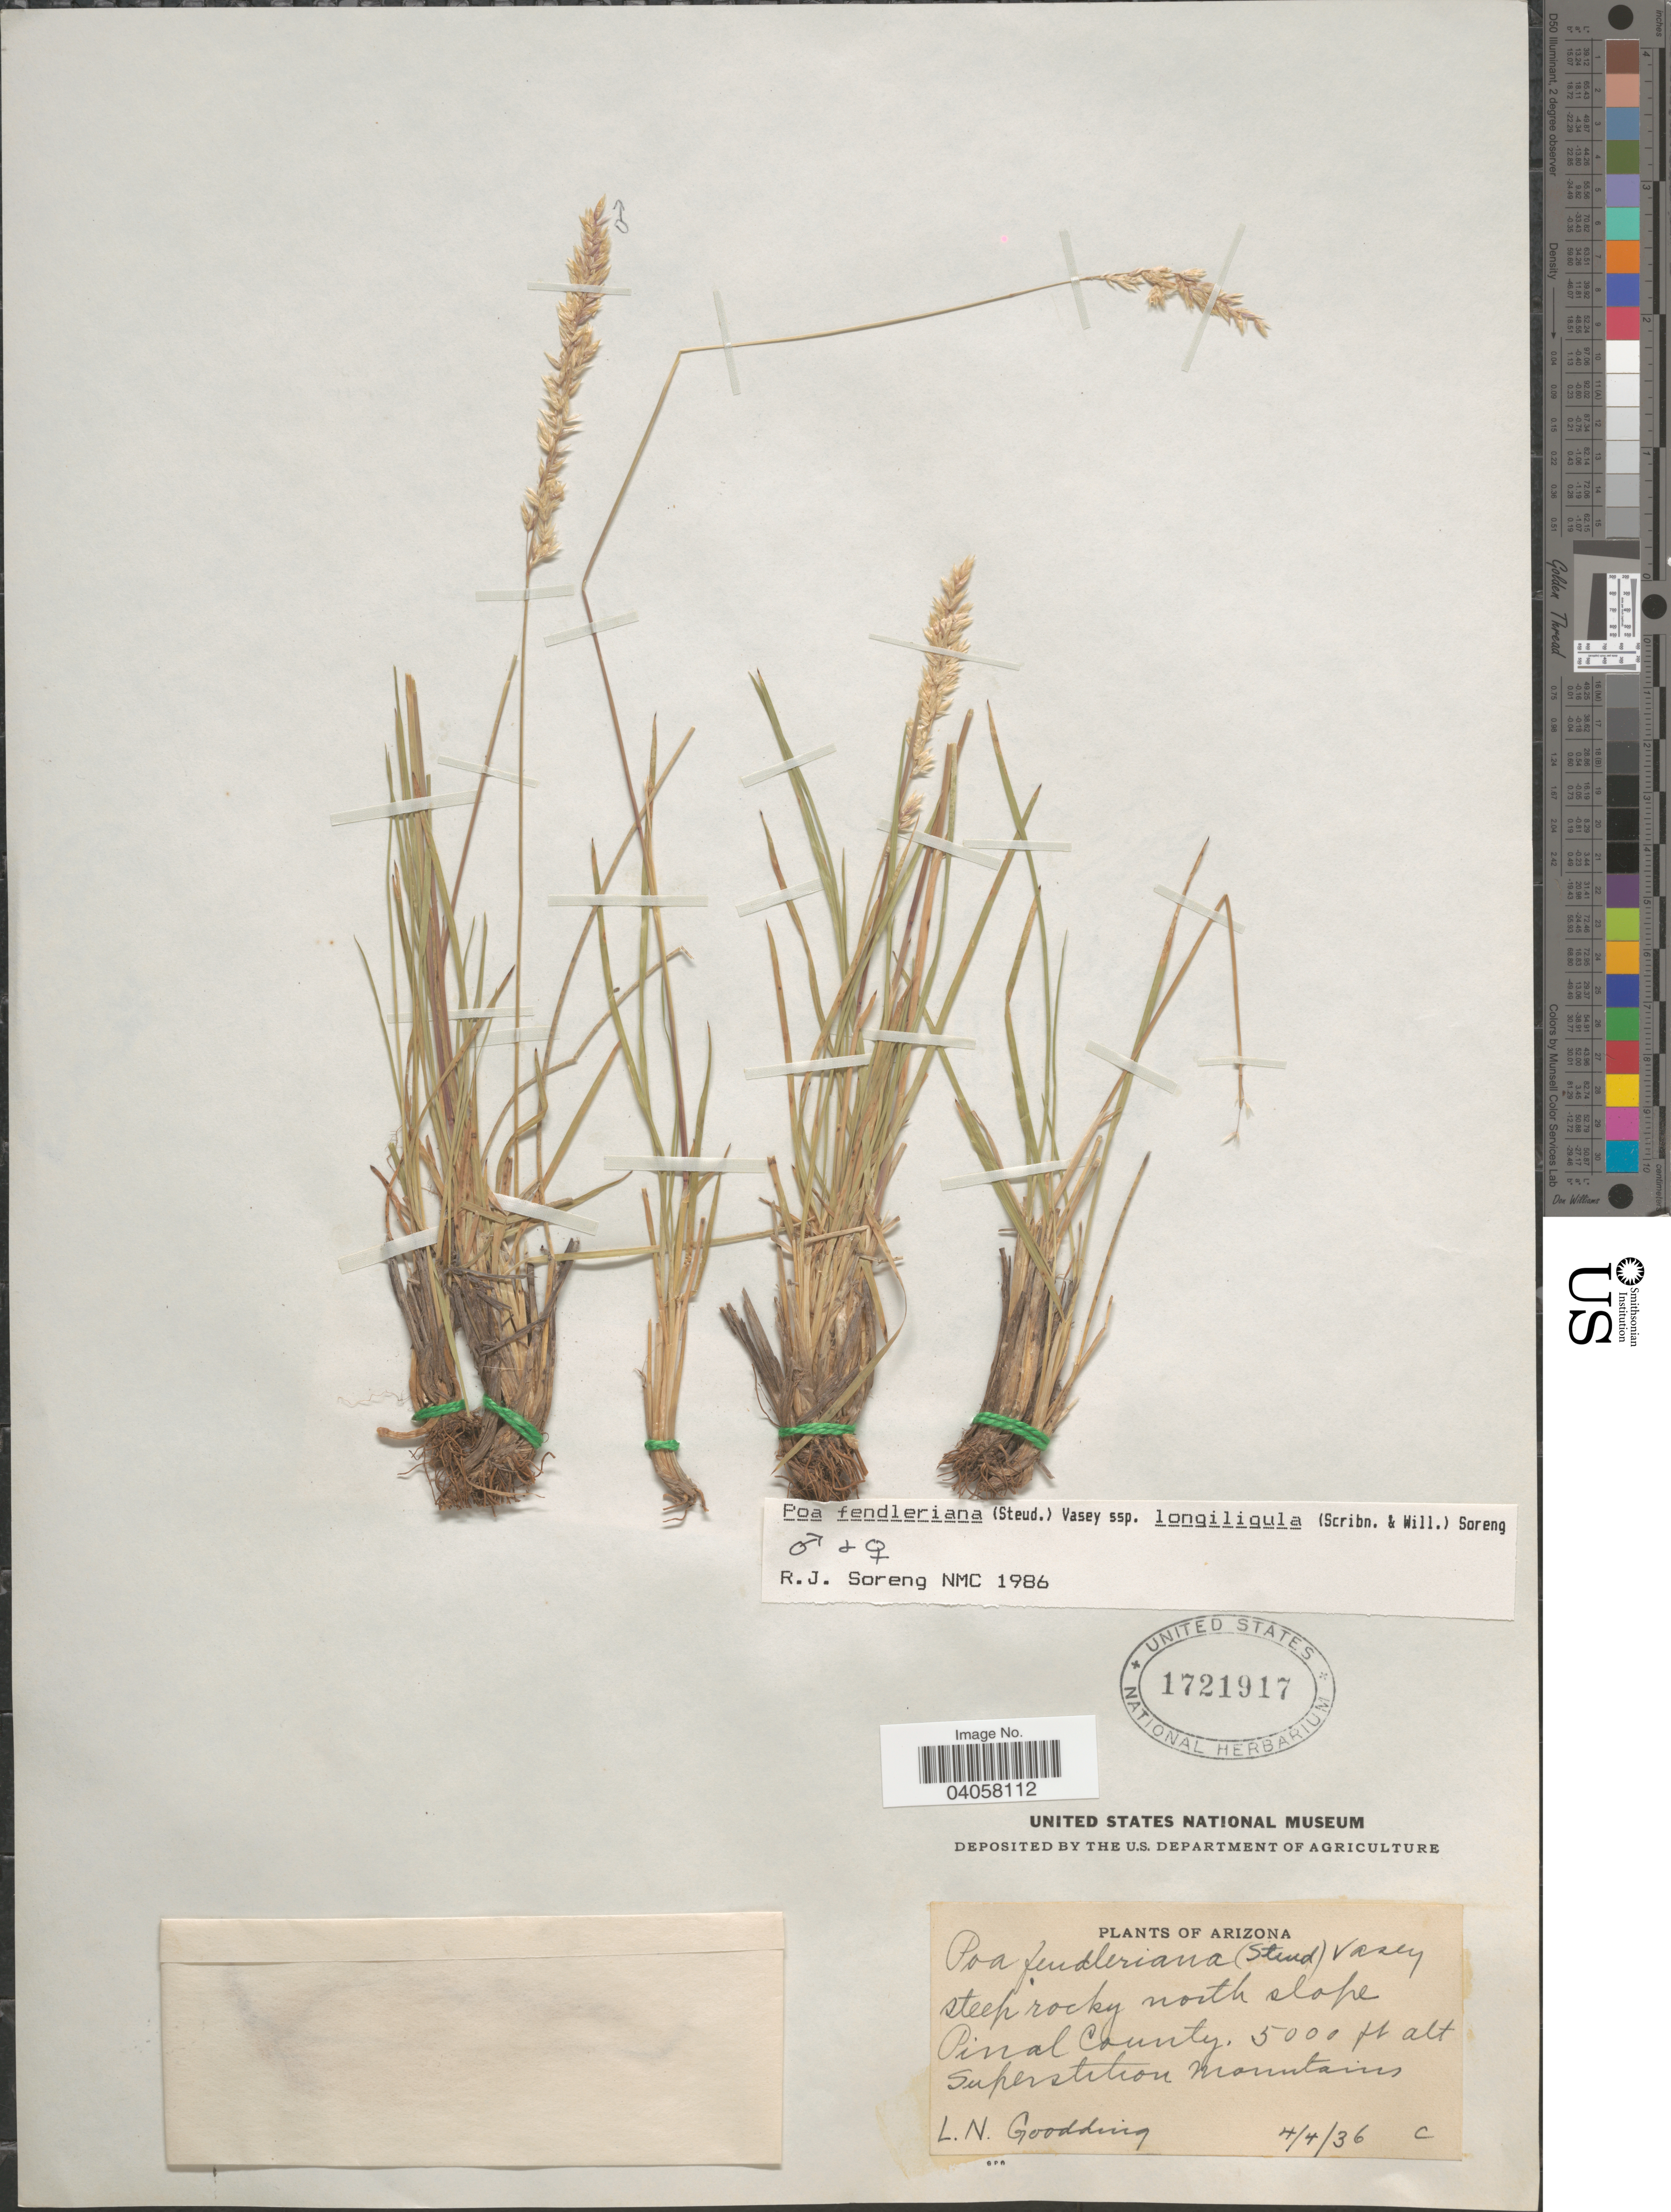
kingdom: Plantae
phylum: Tracheophyta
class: Liliopsida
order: Poales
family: Poaceae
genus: Poa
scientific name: Poa fendleriana subsp. longiligula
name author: (Scribn. & T.A. Williams) Soreng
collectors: L. N. Goodding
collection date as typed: Transcribed d/m/y: 4/4/36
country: United States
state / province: Arizona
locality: Steep rocky north slope Pinal County. Superstition Mountains.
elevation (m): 1524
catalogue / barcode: US 1721917